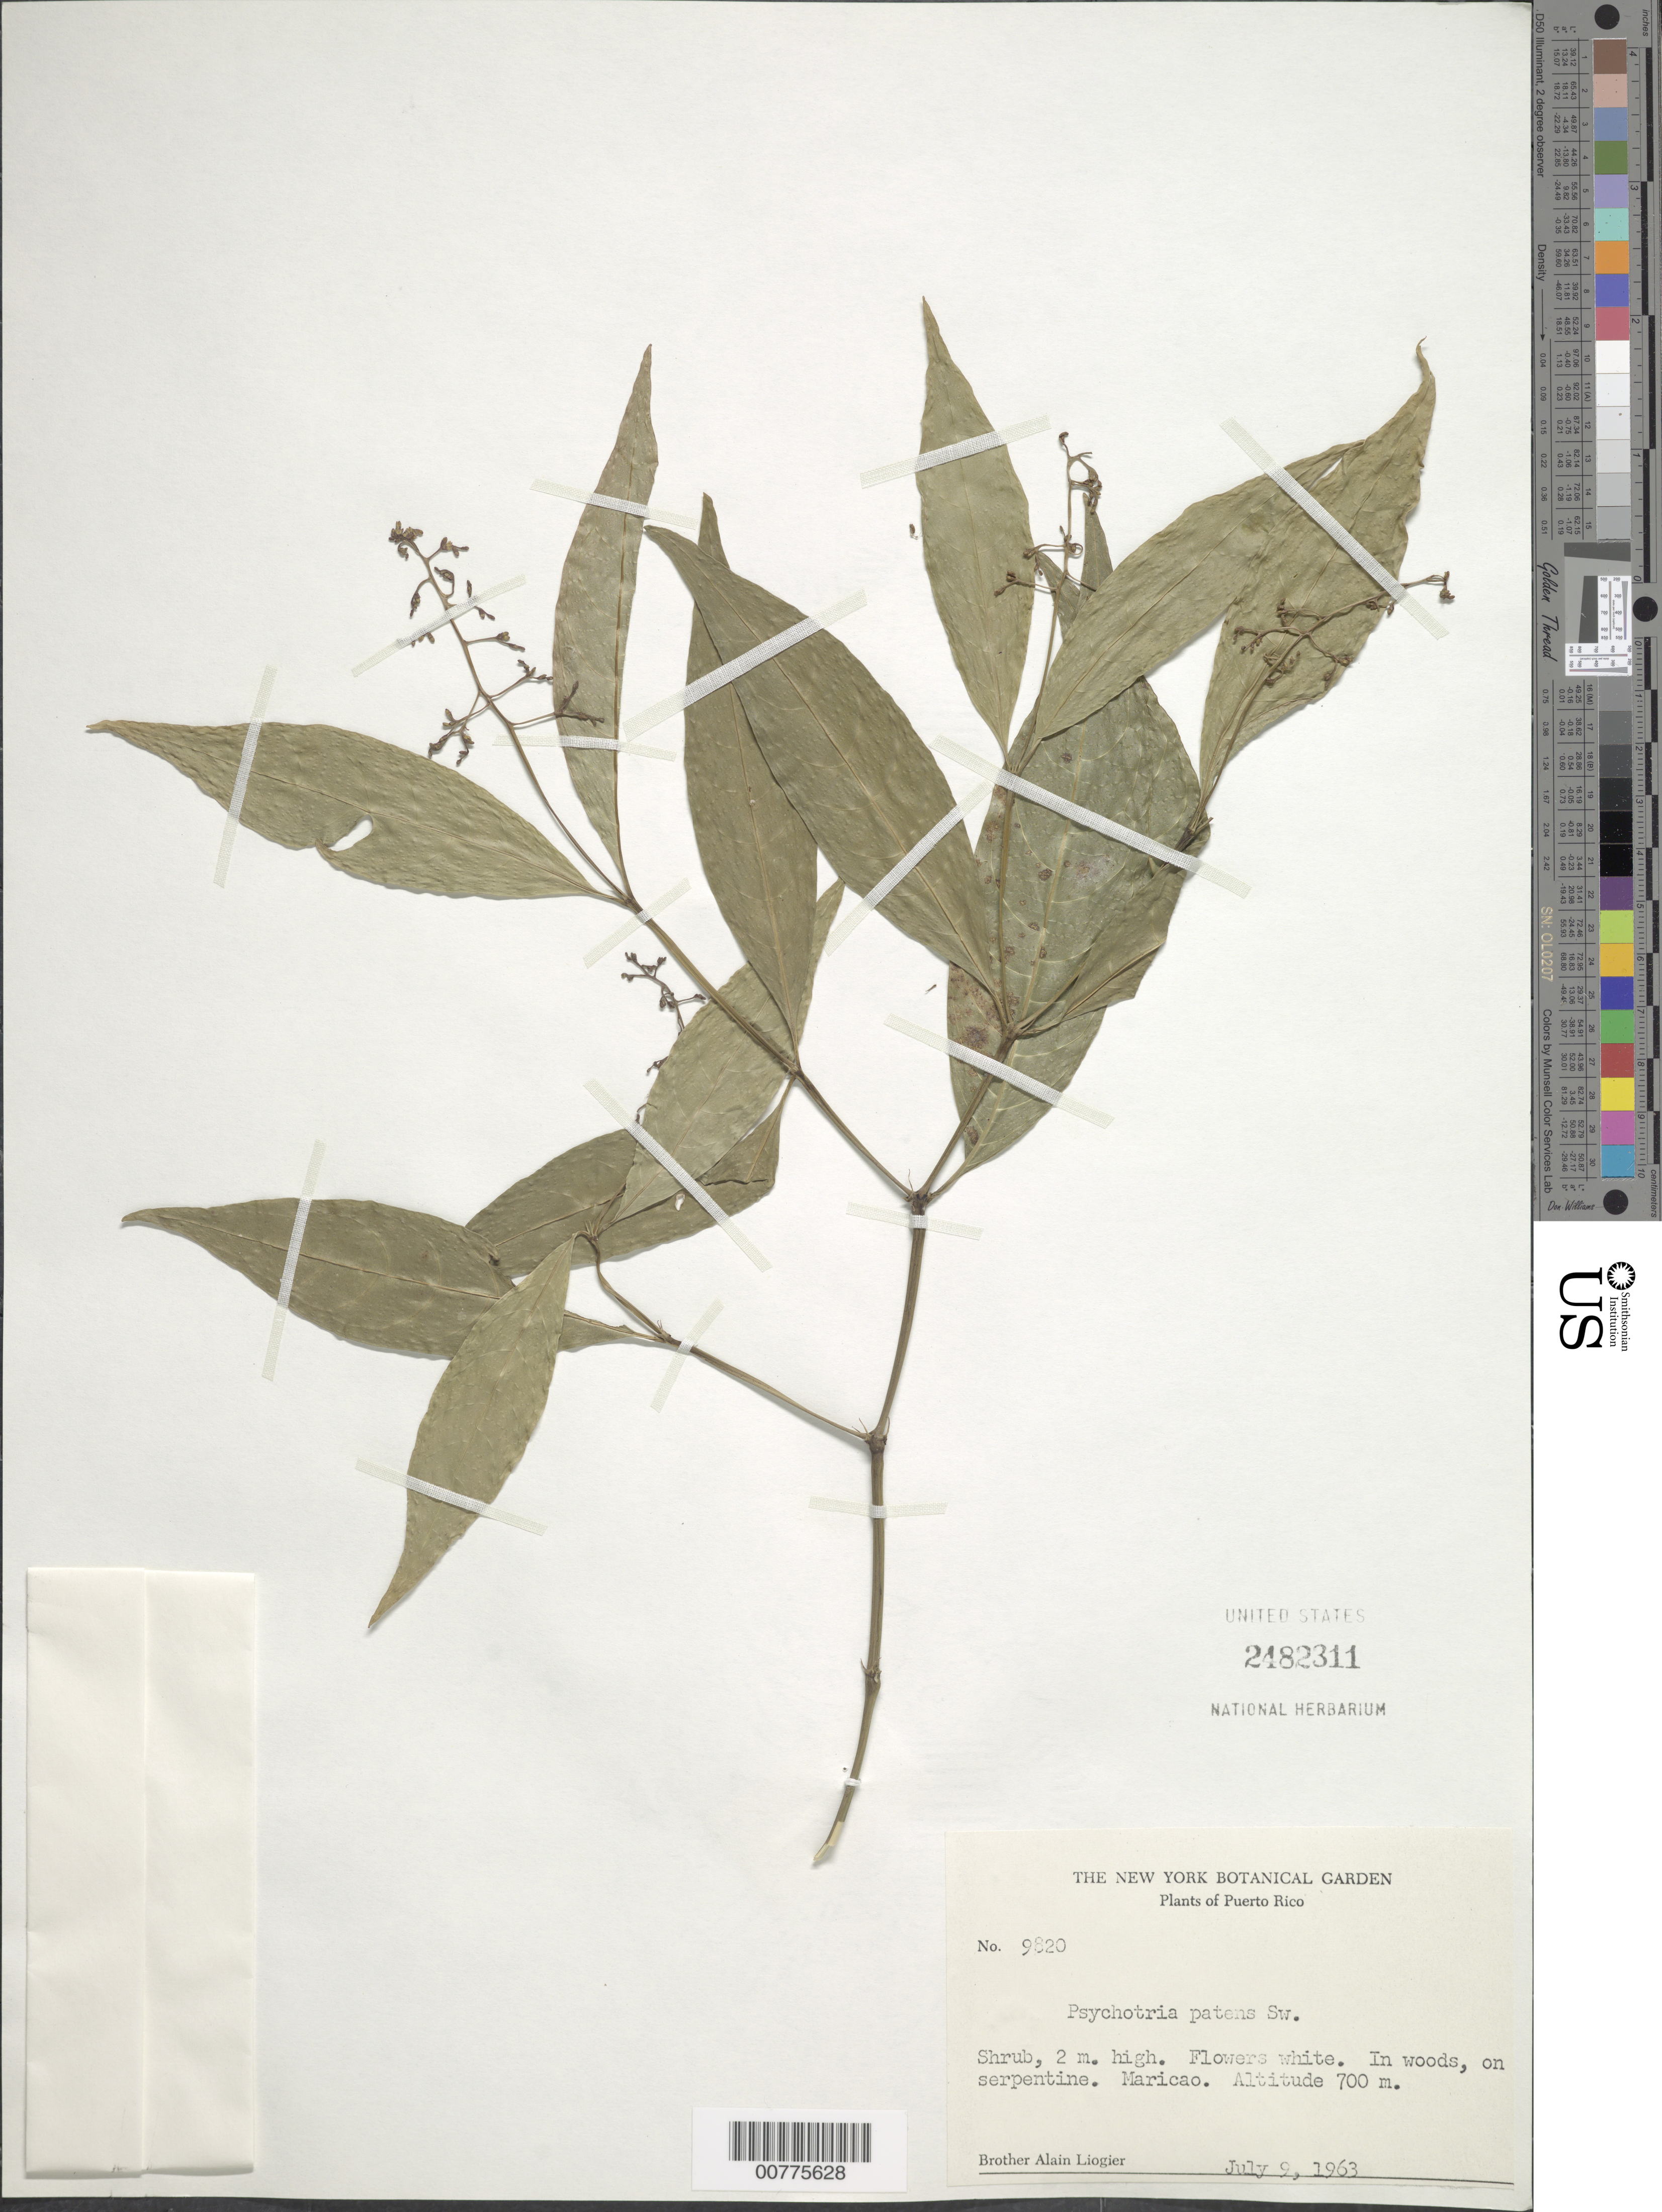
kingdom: Plantae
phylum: Tracheophyta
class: Magnoliopsida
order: Gentianales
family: Rubiaceae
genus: Psychotria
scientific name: Psychotria patens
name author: Sw.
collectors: A. H. Liogier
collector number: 9820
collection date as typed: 09 Jul 1963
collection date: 1963-07-09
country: Puerto Rico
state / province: Maricao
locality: Maricao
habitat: In woods, on serpentine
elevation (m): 700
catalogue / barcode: US 2482311